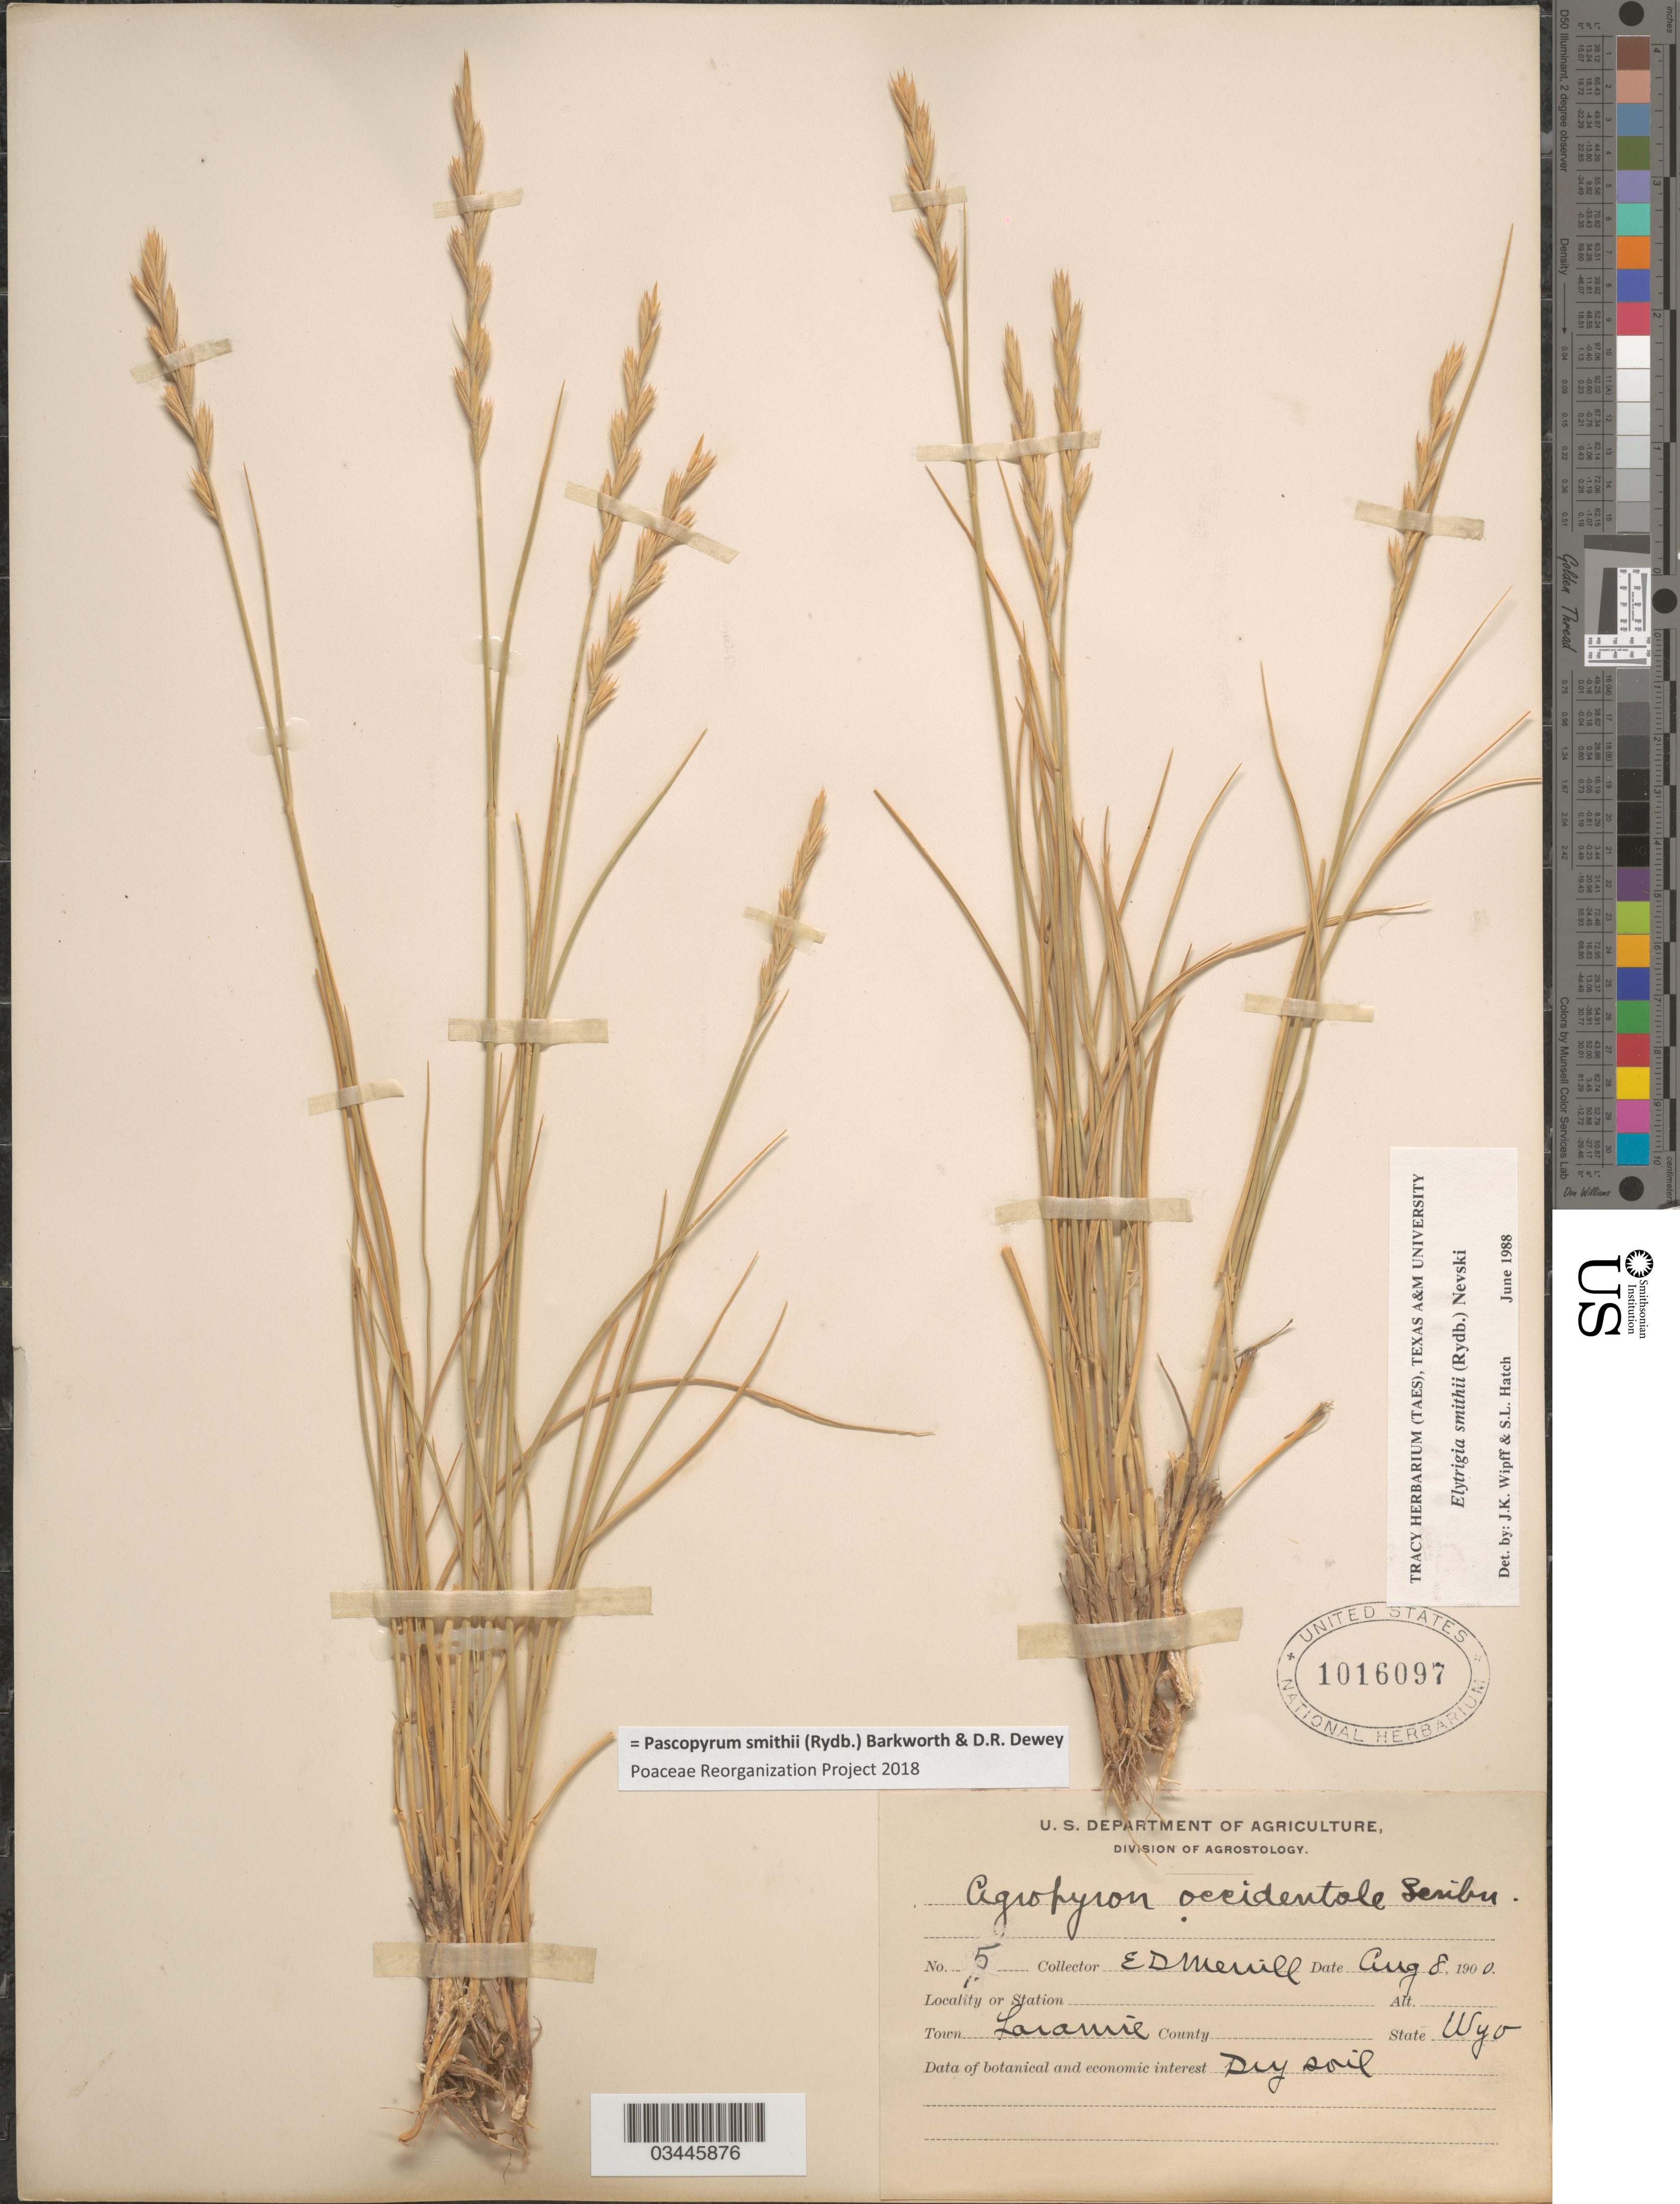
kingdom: Plantae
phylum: Tracheophyta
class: Liliopsida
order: Poales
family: Poaceae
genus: Pascopyrum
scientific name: Pascopyrum smithii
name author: (Rydb.) Barkworth & Dewey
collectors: E. D. Merrill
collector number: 5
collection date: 1900-08-08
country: United States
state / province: Wyoming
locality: Town Laramie.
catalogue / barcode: US 1016097